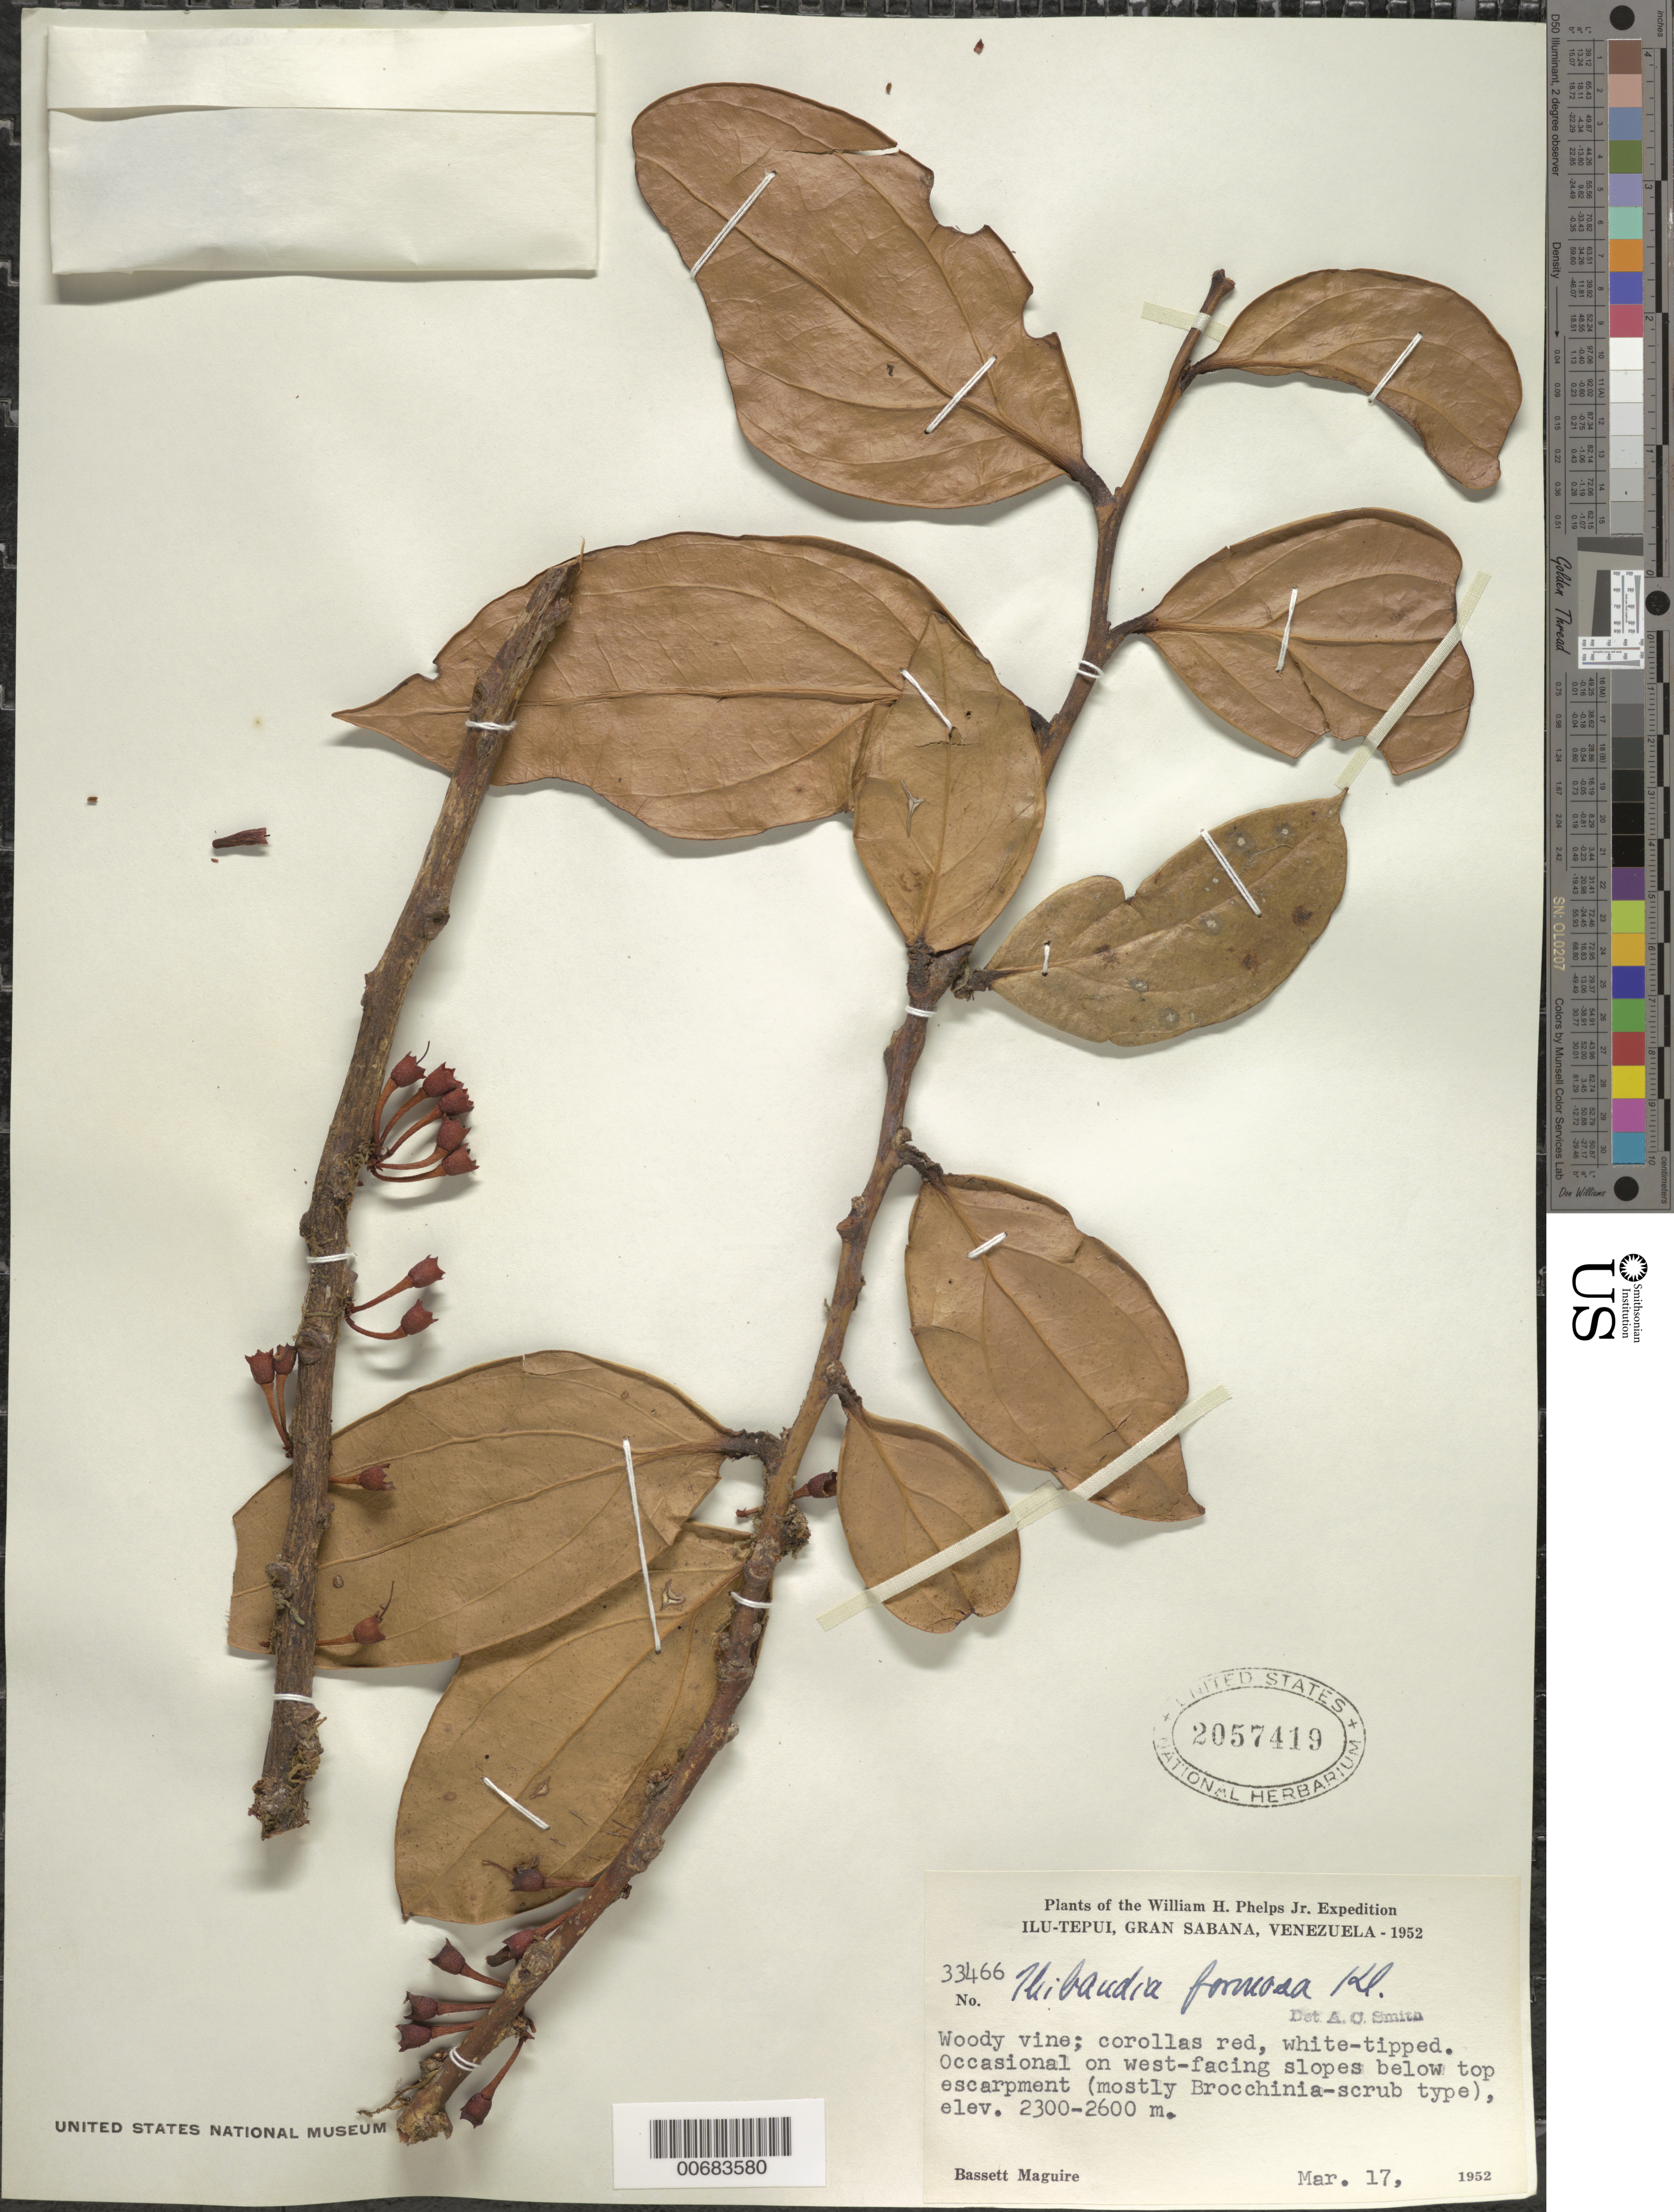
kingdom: Plantae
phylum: Tracheophyta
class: Magnoliopsida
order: Ericales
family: Ericaceae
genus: Thibaudia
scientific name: Thibaudia formosa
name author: (Klotzsch) Hoerold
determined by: Smith, A. C.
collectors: B. Maguire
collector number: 33466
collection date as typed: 17-Mar-52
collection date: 1952-03-17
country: Venezuela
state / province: Bolívar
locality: Gran Sabana, Ilu-tepuí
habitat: Brocchinia-scrub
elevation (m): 2300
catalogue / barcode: US 2057419